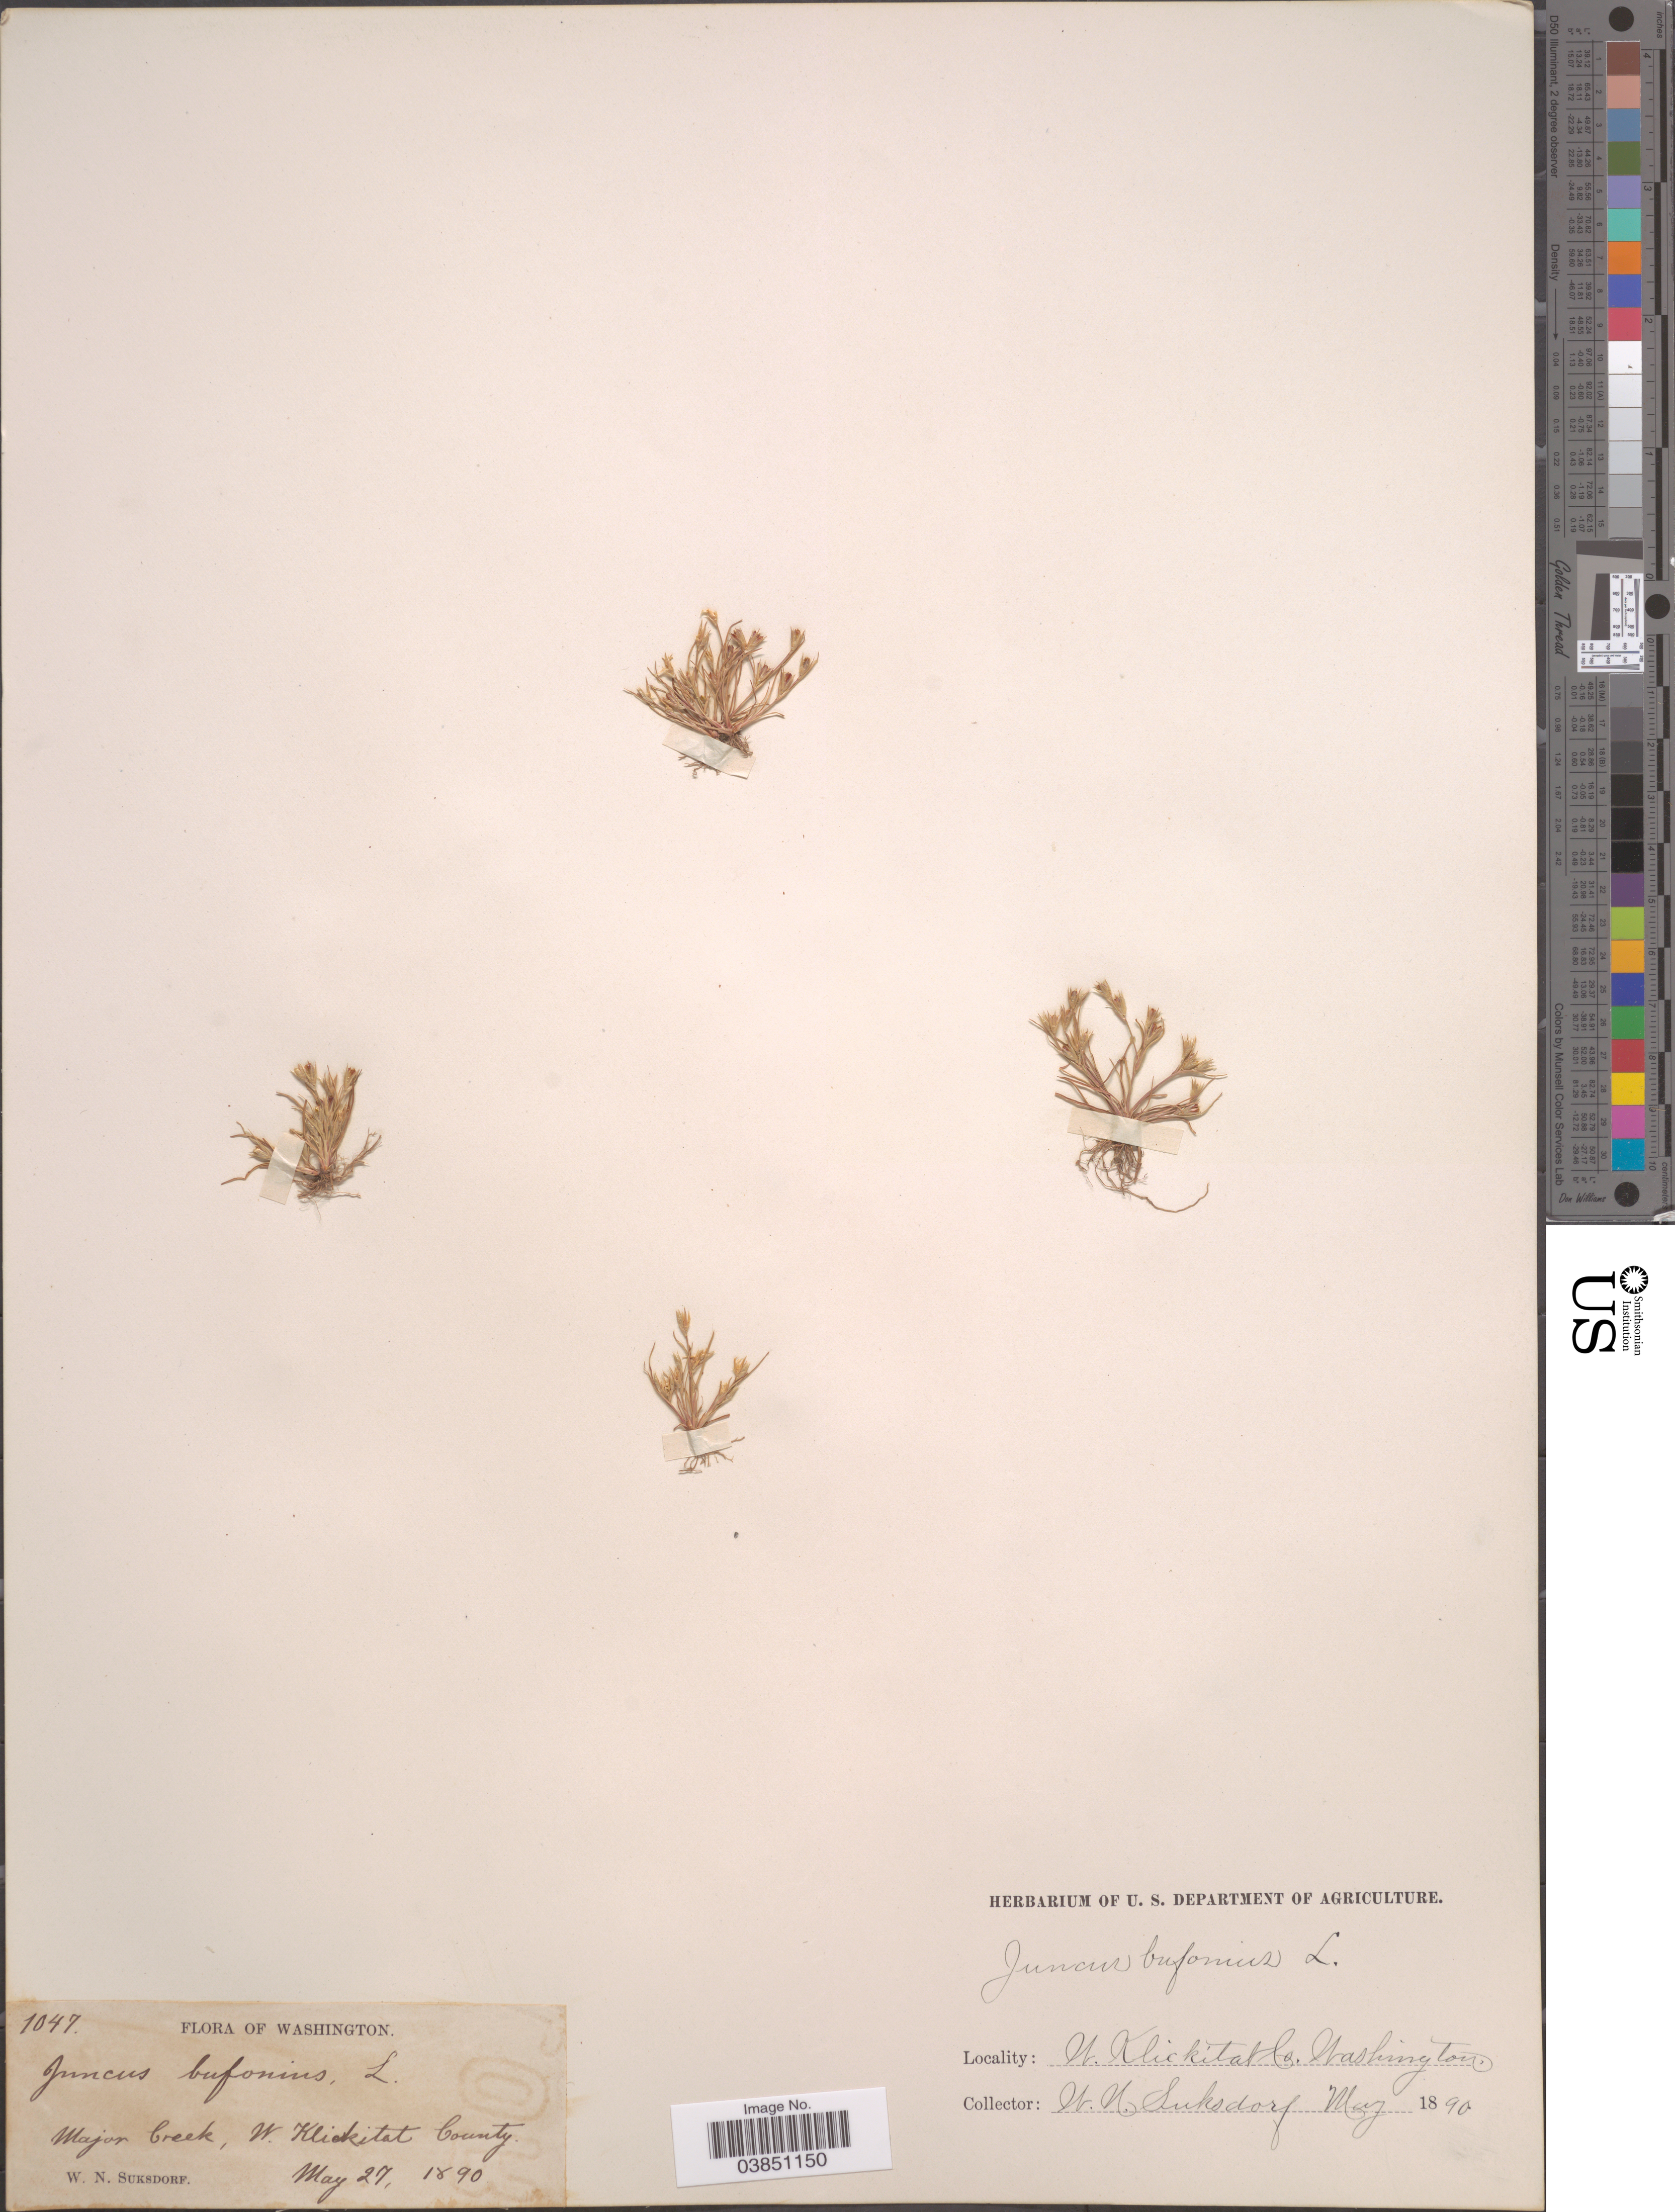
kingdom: Plantae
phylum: Tracheophyta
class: Liliopsida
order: Poales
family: Juncaceae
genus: Juncus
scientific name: Juncus bufonius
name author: L.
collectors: W. N. Suksdorf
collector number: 1047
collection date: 1890-05-27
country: United States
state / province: Washington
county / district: Klickitat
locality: Major Creek, W. Klickitat County.